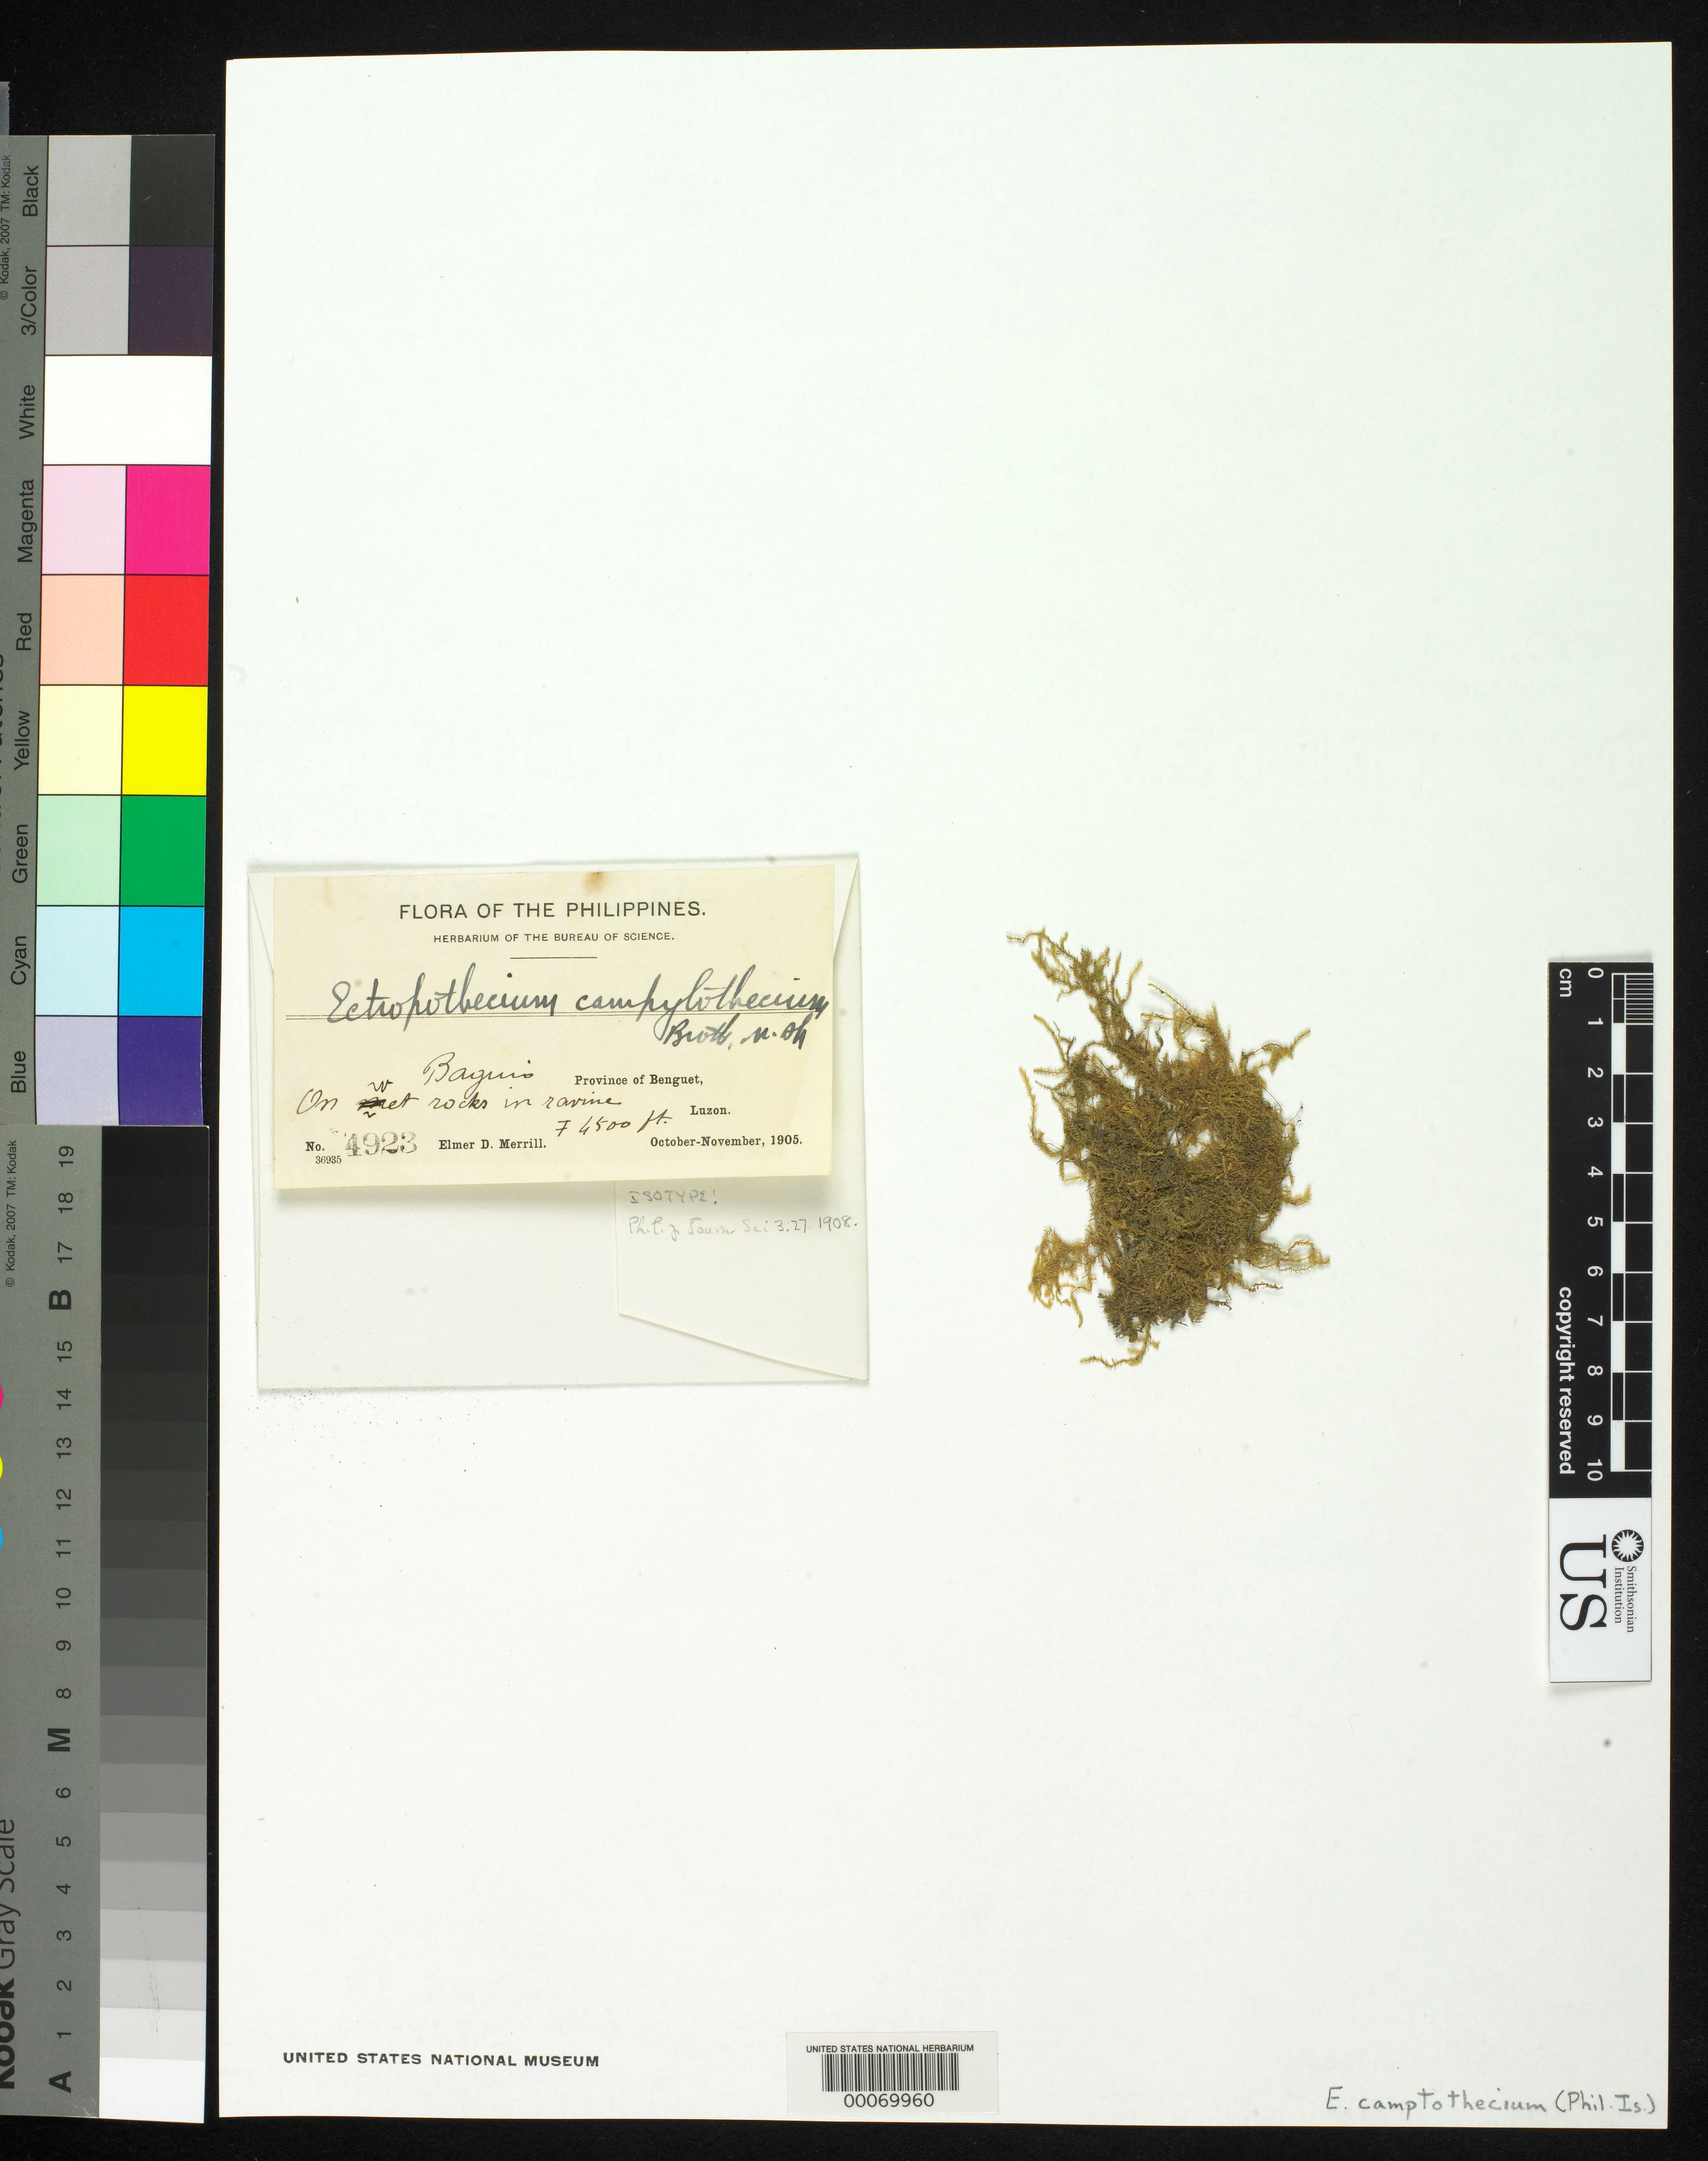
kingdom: Plantae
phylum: Bryophyta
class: Bryopsida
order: Hypnales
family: Hypnaceae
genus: Ectropothecium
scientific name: Ectropothecium campylothecium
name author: Broth.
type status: Isotype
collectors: E. D. Merrill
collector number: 4923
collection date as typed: Oct 1905 to -- Nov 1905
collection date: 1905-10/1905-11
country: Philippines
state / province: Cordillera (Administrative Region)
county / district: Benguet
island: Luzon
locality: Baguio.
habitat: On wet rocks in ravine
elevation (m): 1981